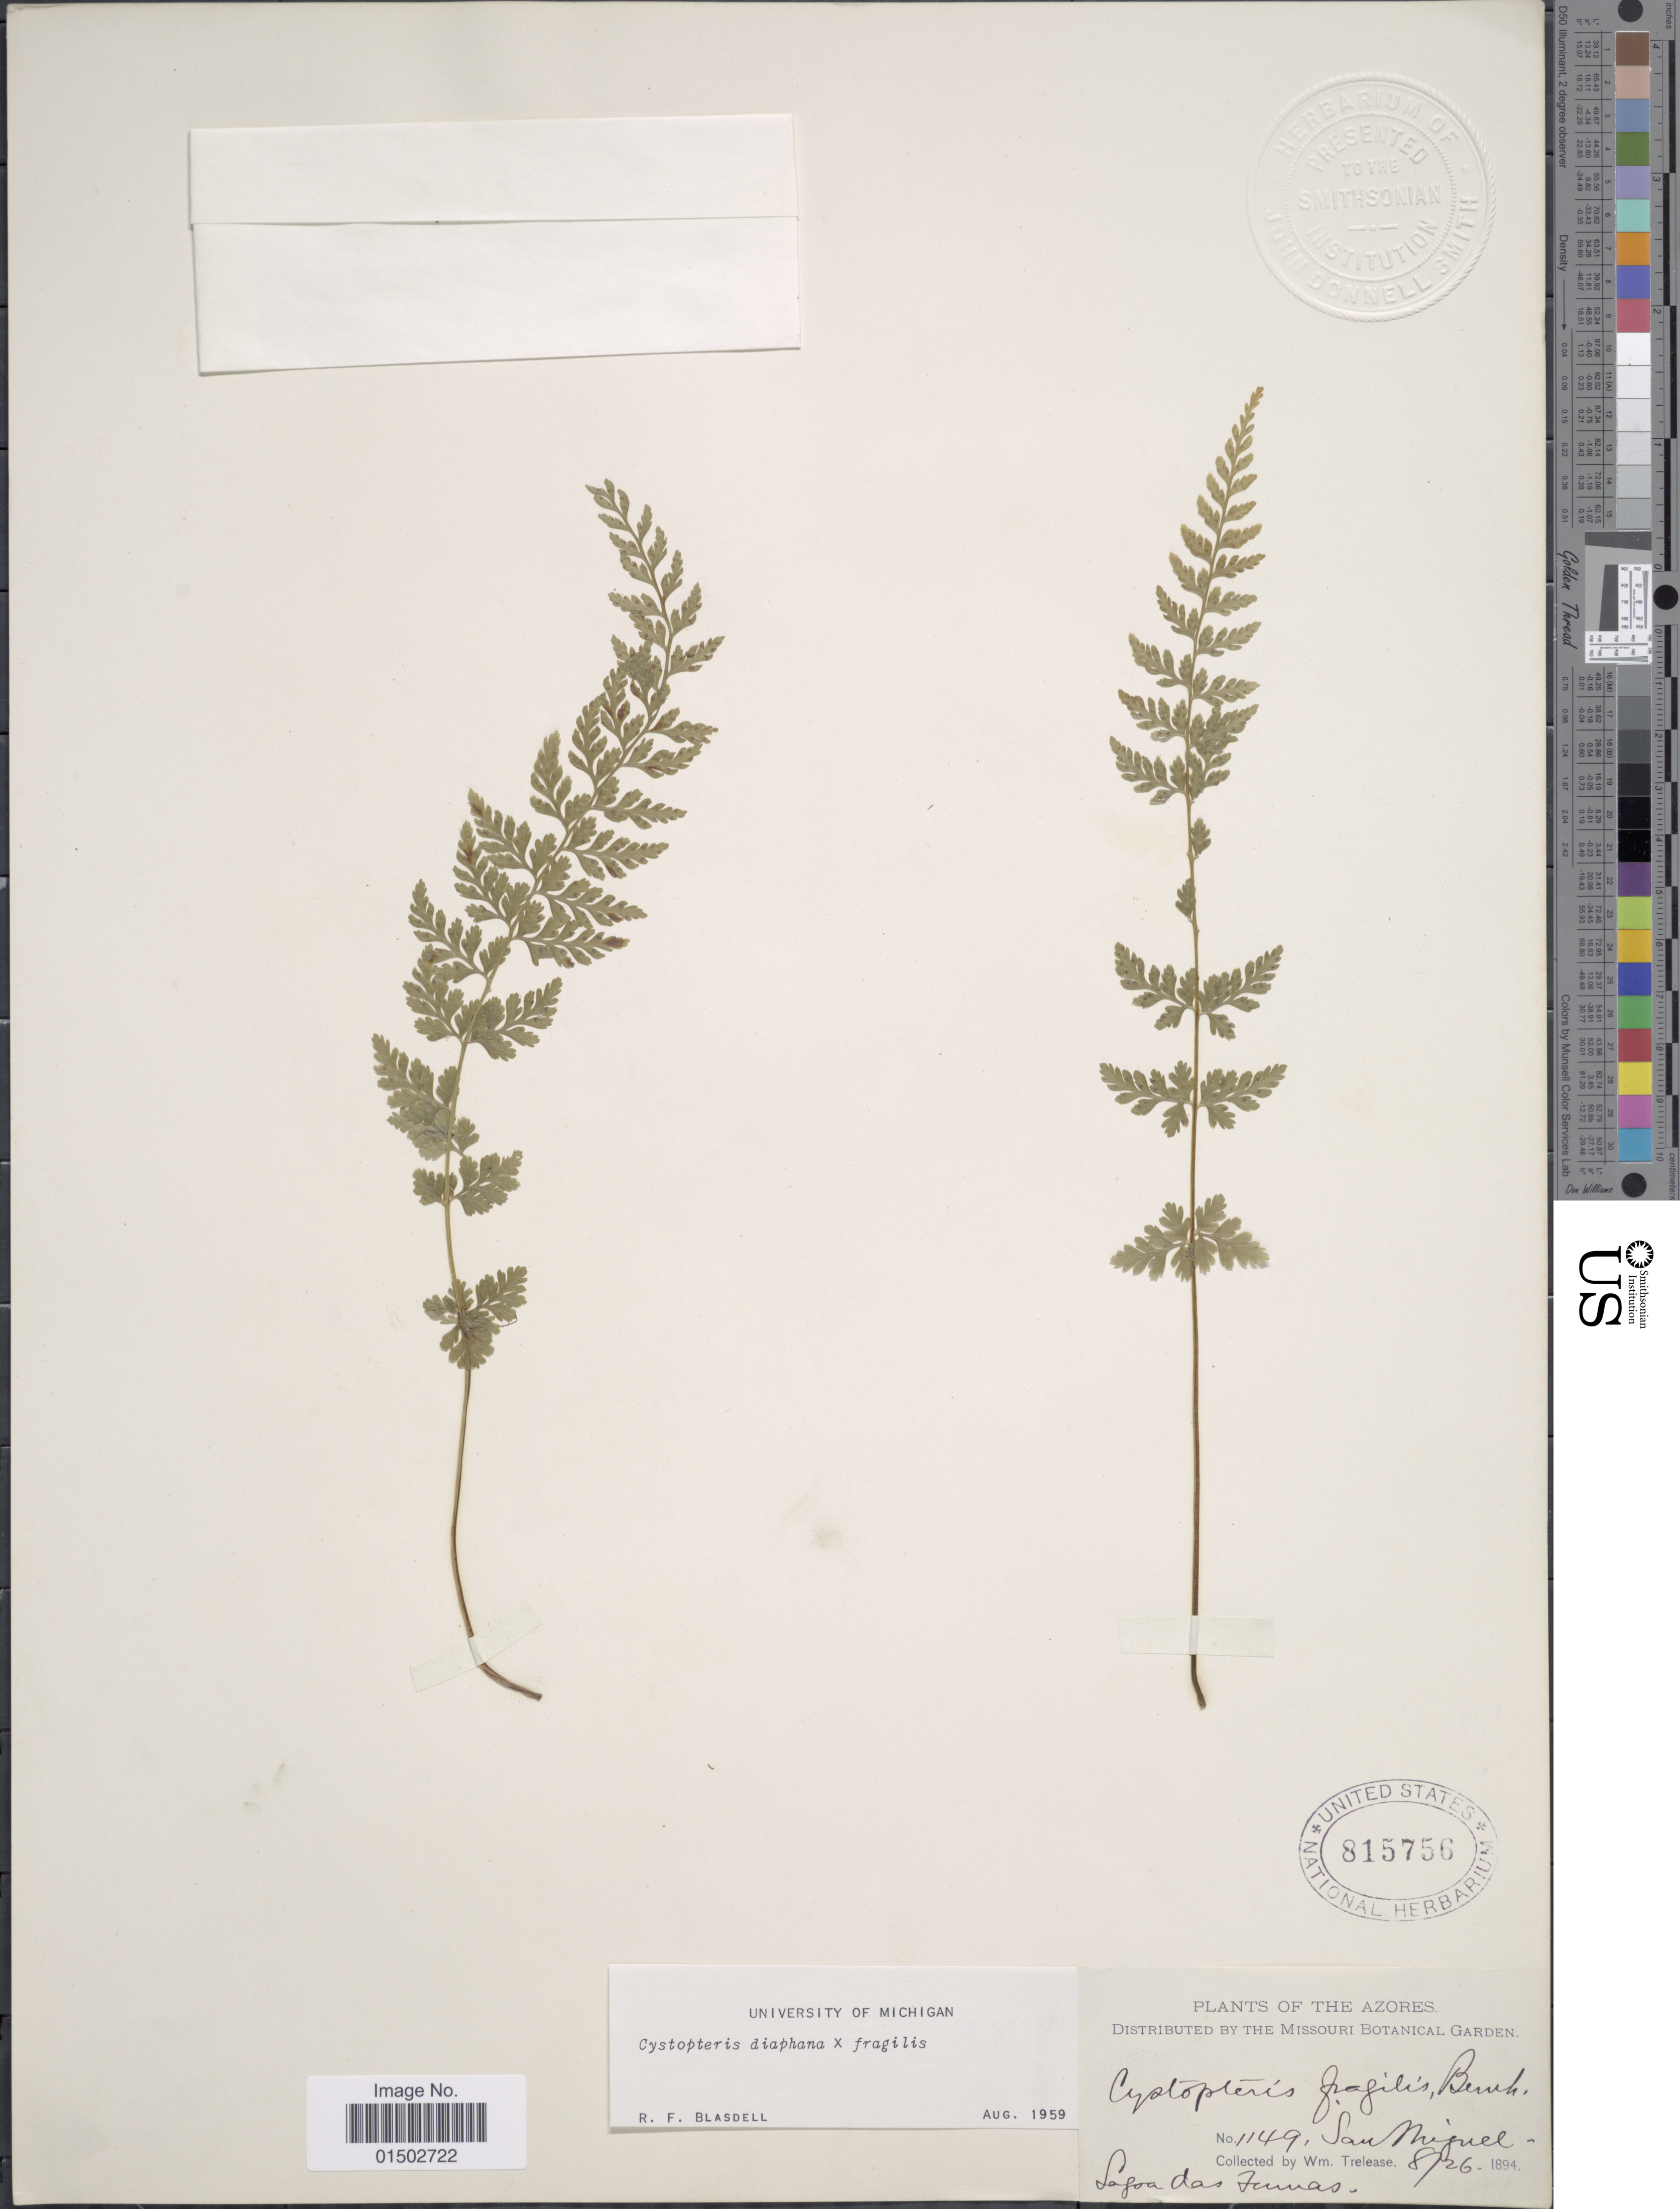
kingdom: Plantae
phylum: Tracheophyta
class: Polypodiopsida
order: Polypodiales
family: Cystopteridaceae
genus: Cystopteris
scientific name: Cystopteris diaphana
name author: (Bory) Blasdell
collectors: W. Trelease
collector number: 1149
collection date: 1894-08-26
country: Portugal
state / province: Azores (Aut. Reg.)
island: São Miguel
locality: San Miquel, Lagoa das Funnas [interpreted]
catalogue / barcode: US 815756